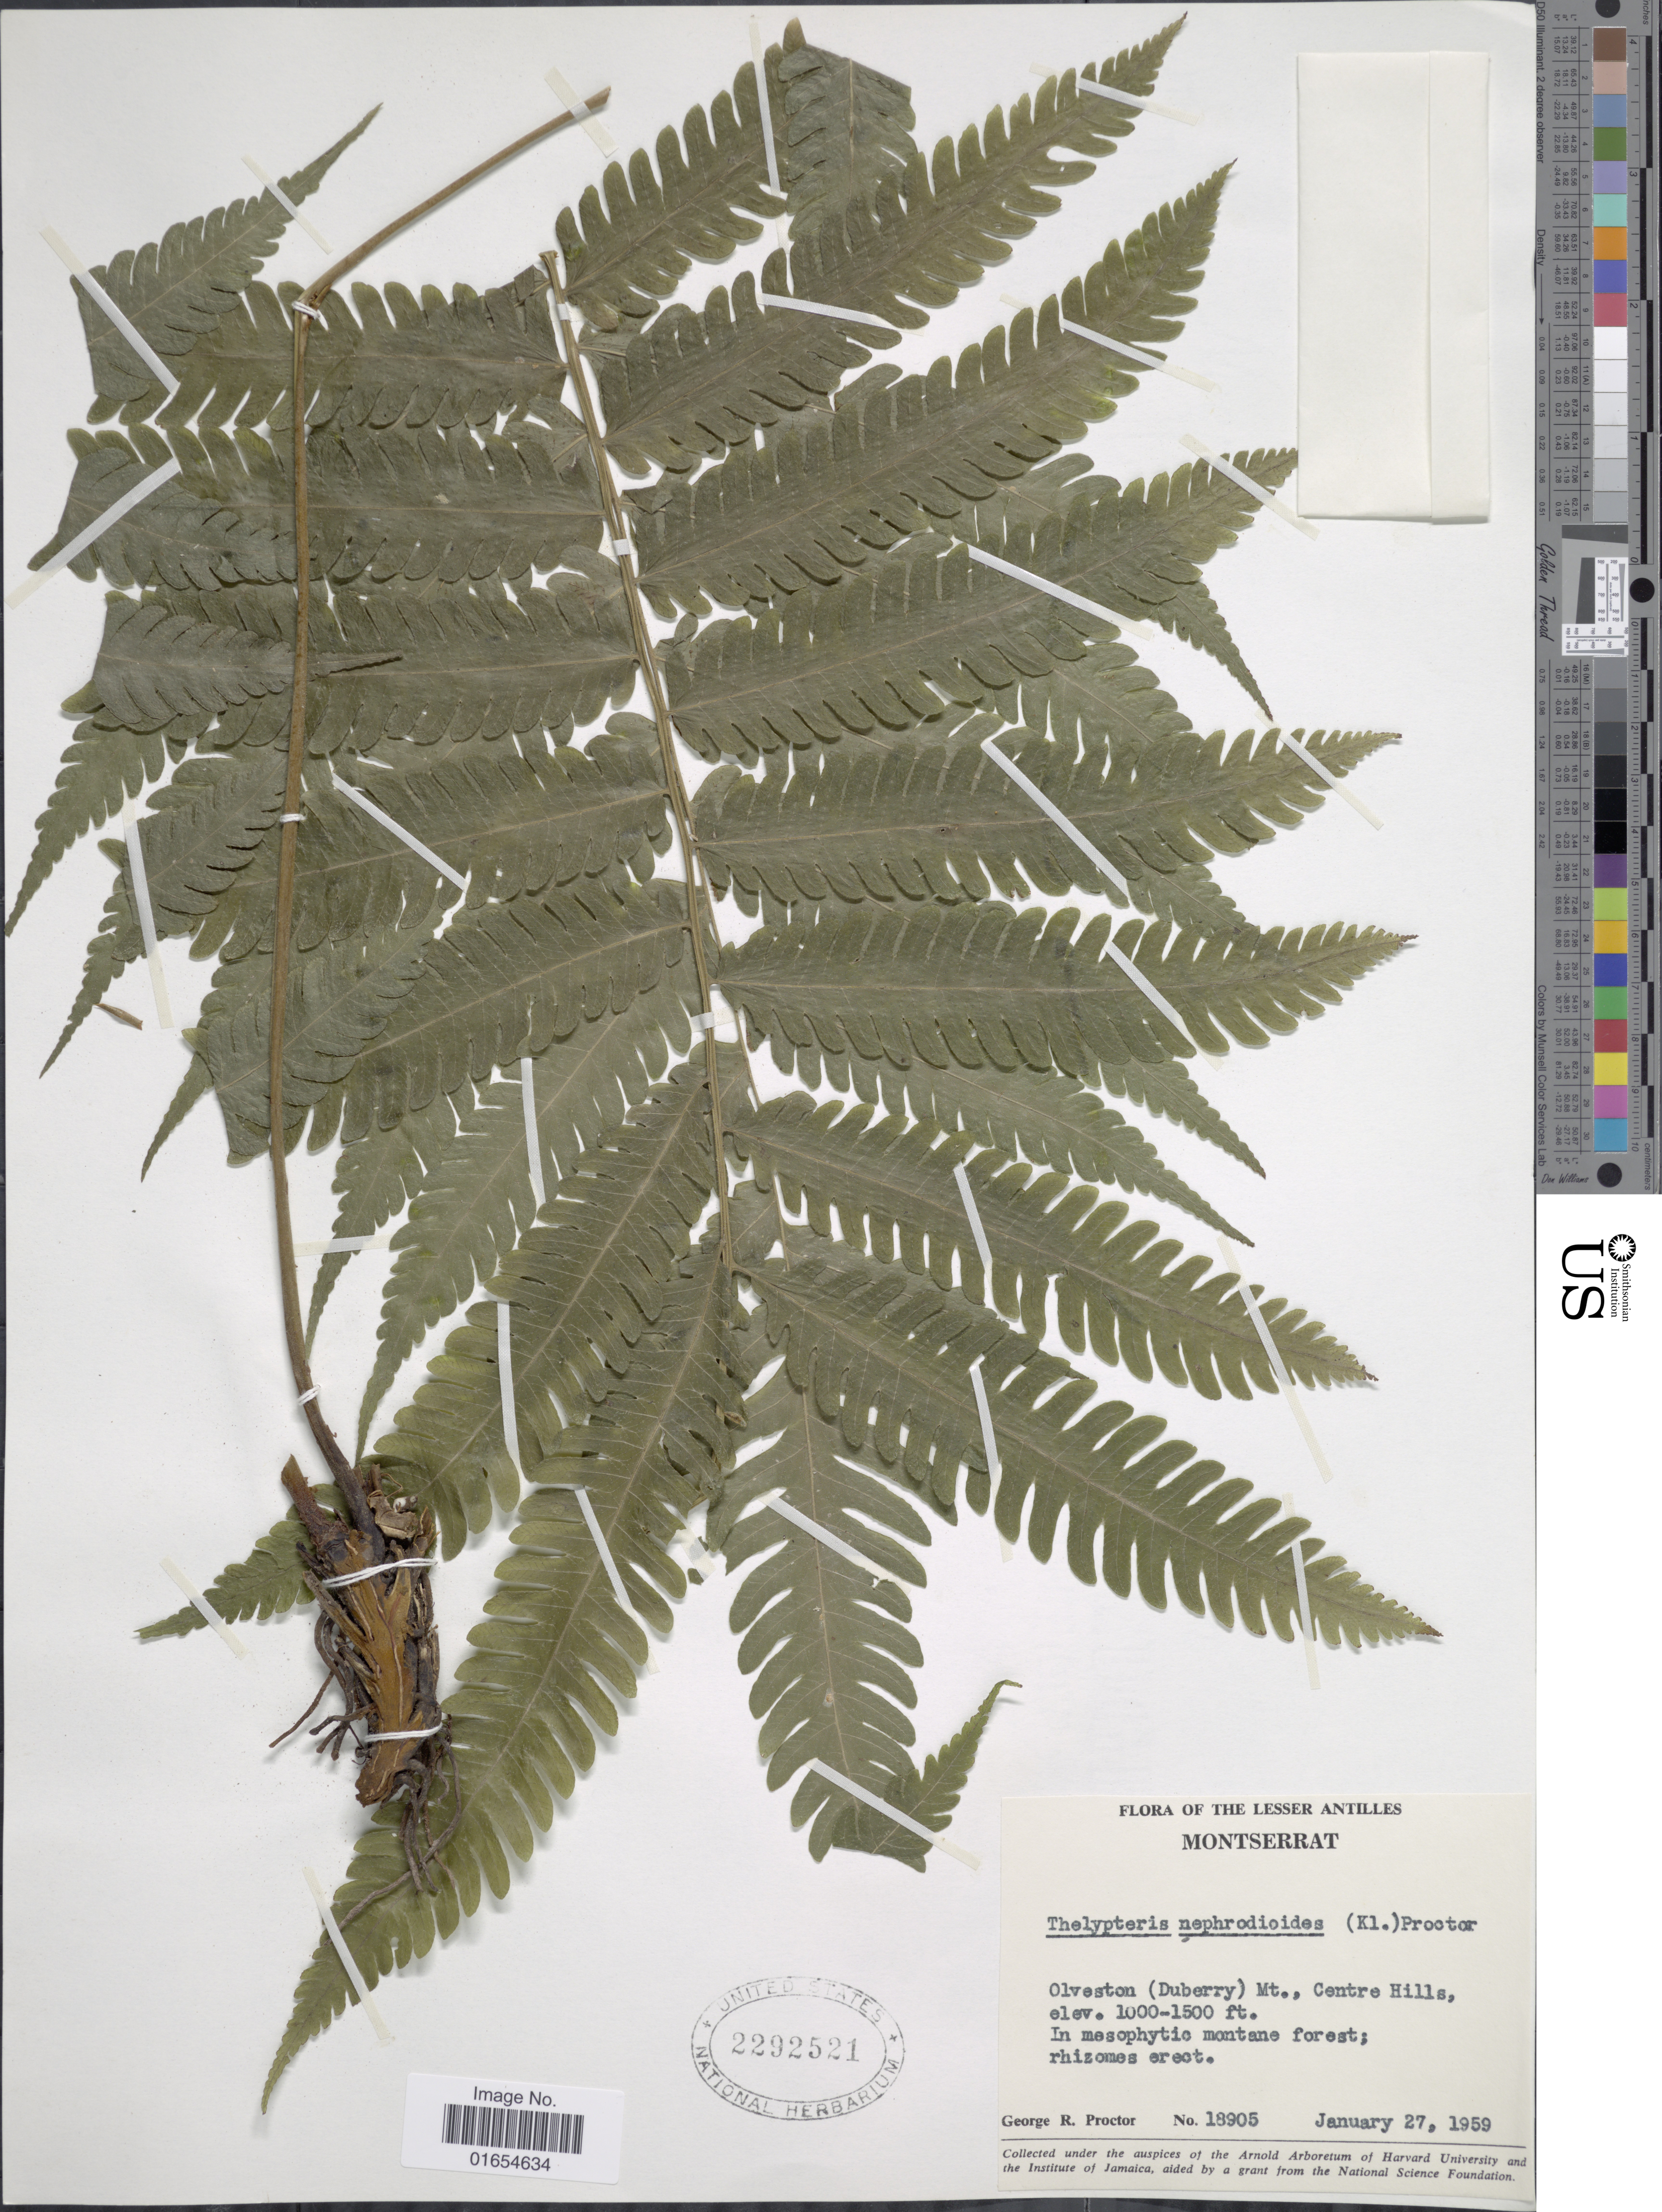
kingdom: Plantae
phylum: Tracheophyta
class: Polypodiopsida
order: Polypodiales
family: Thelypteridaceae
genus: Goniopteris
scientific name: Goniopteris nephrodioides (Klotzsch) comb. nov., ined 2015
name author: (Klotzsch)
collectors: G. Proctor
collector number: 18905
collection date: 1959-01-27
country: Montserrat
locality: The Lesser Antilles, Montserrat, Olveston (Duberry) Mt. Centre Hills. In mesophytic montane forest rhizomes erect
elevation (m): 305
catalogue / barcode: US 2292521